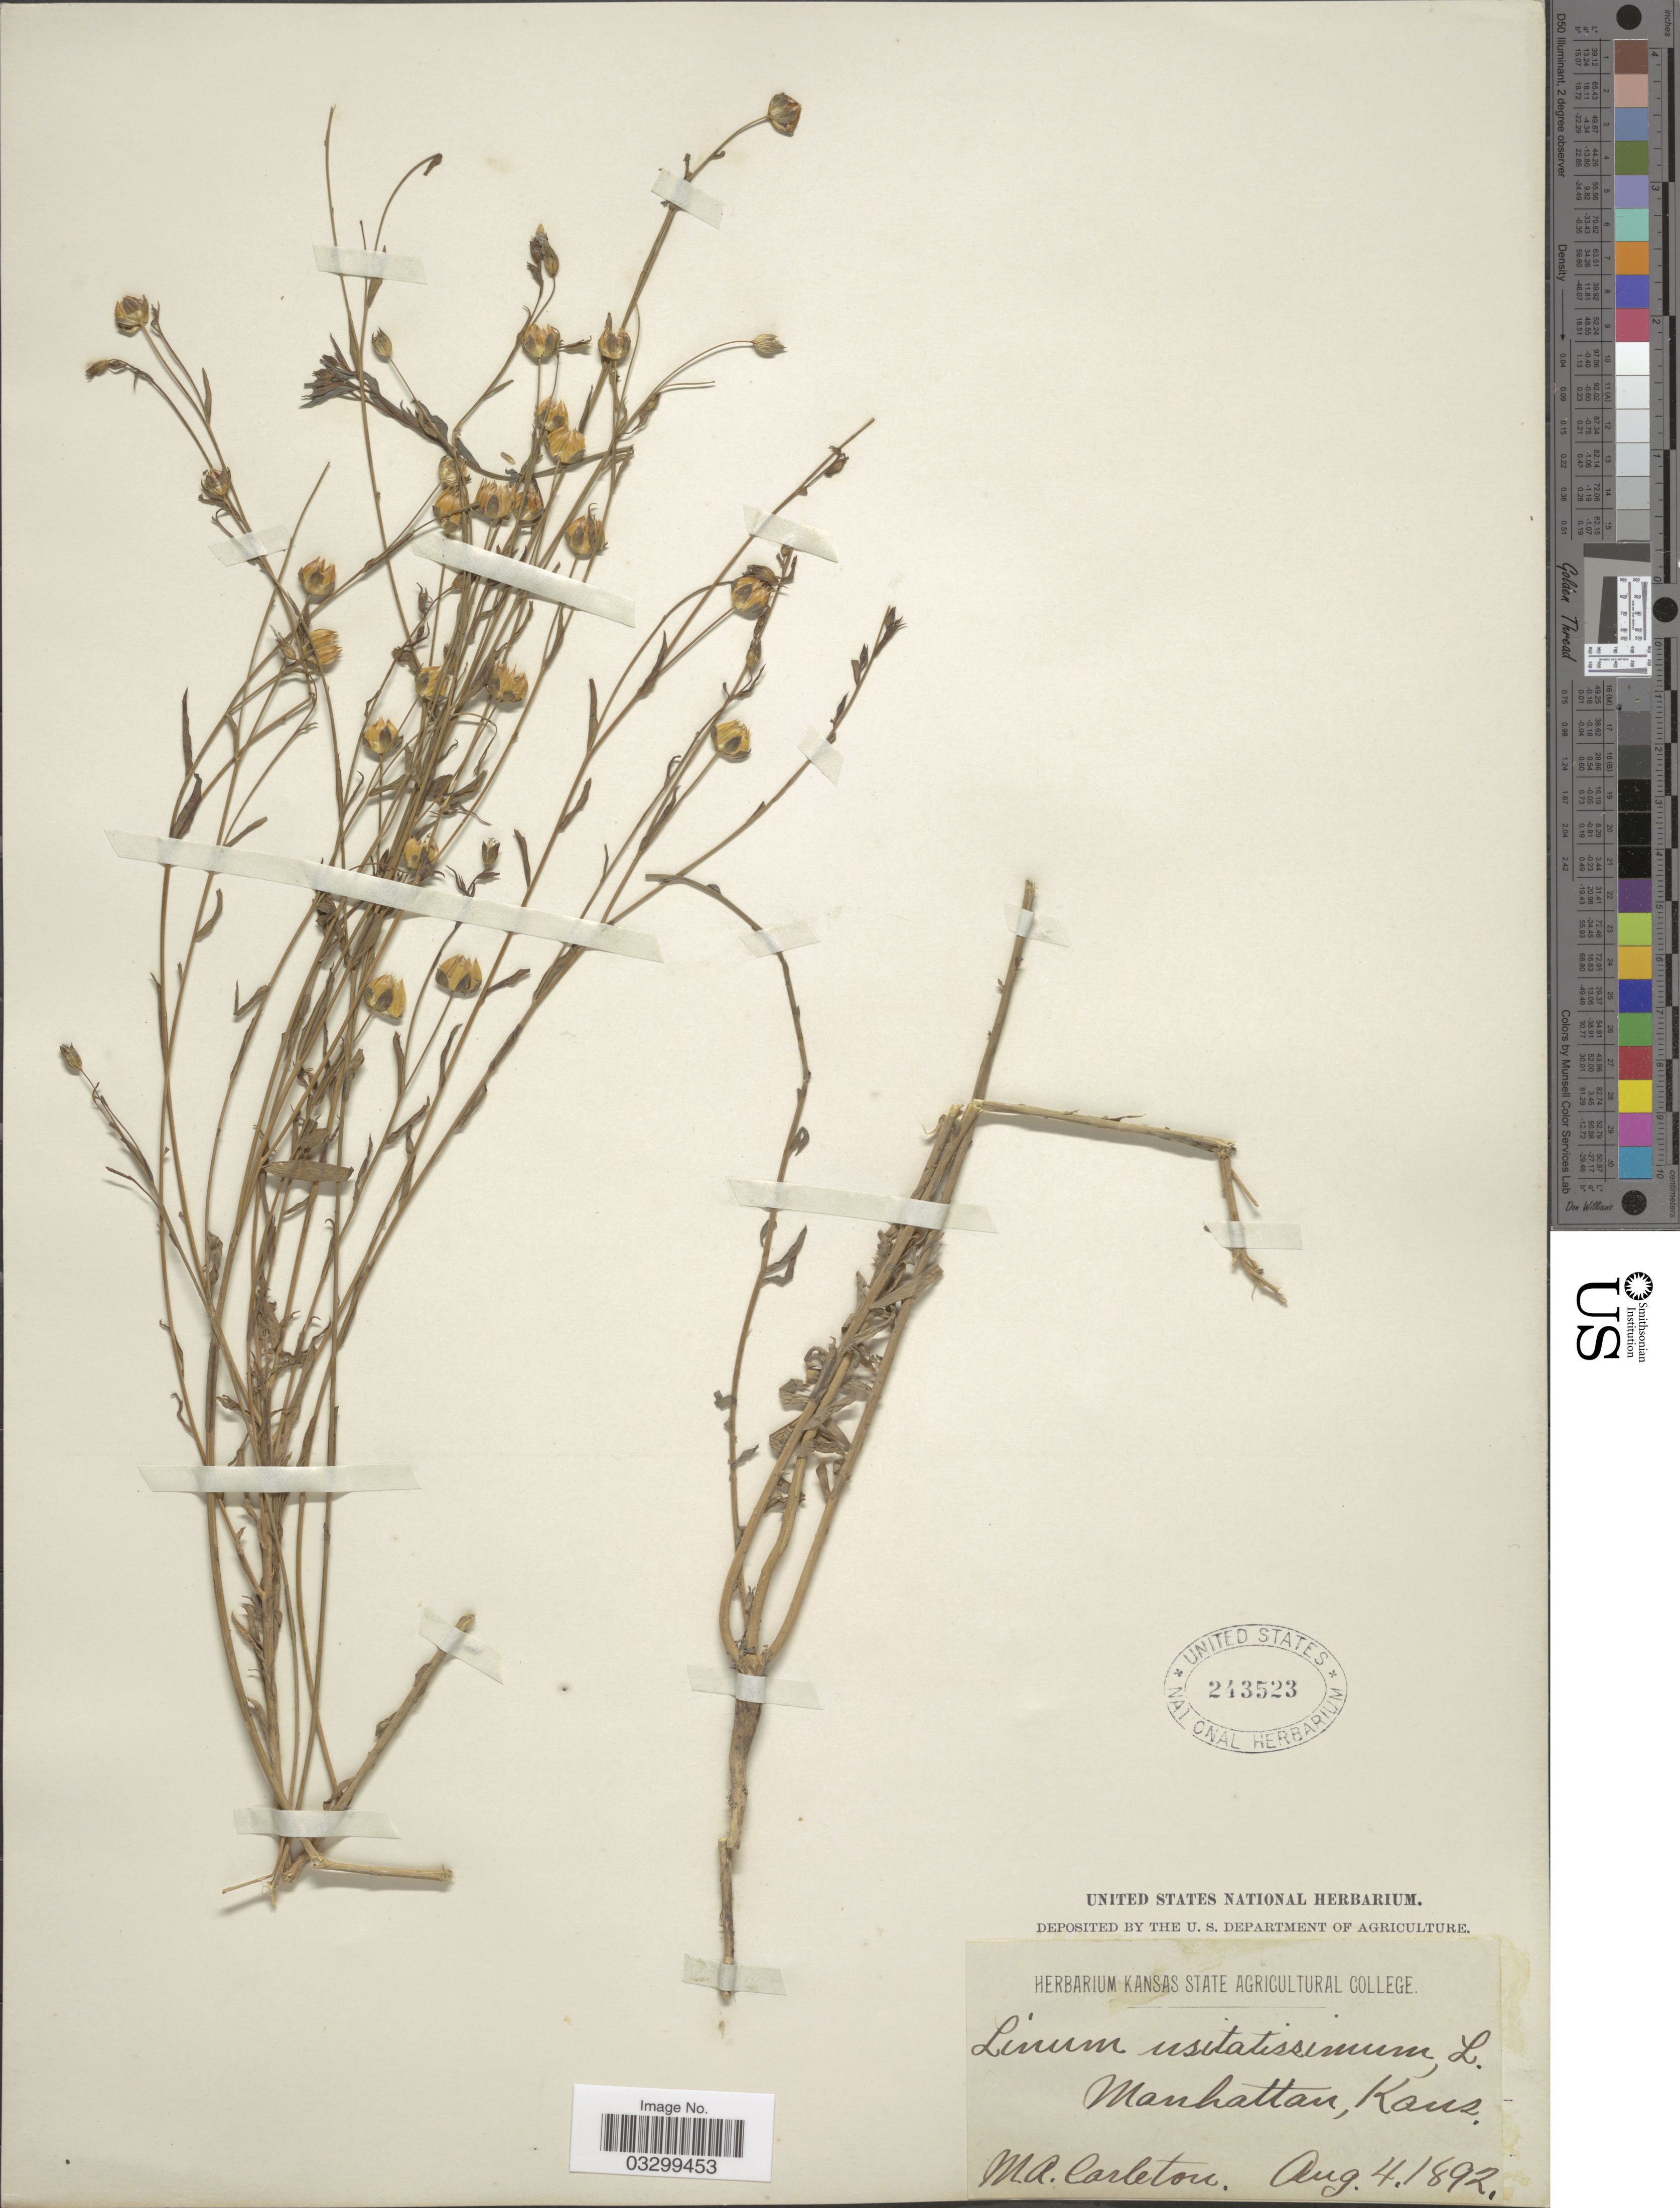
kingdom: Plantae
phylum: Tracheophyta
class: Magnoliopsida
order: Malpighiales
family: Linaceae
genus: Linum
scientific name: Linum usitatissimum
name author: L.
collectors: M. Carlton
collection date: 1892-08-04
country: United States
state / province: Kansas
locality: Manhattan.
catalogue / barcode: US 243523